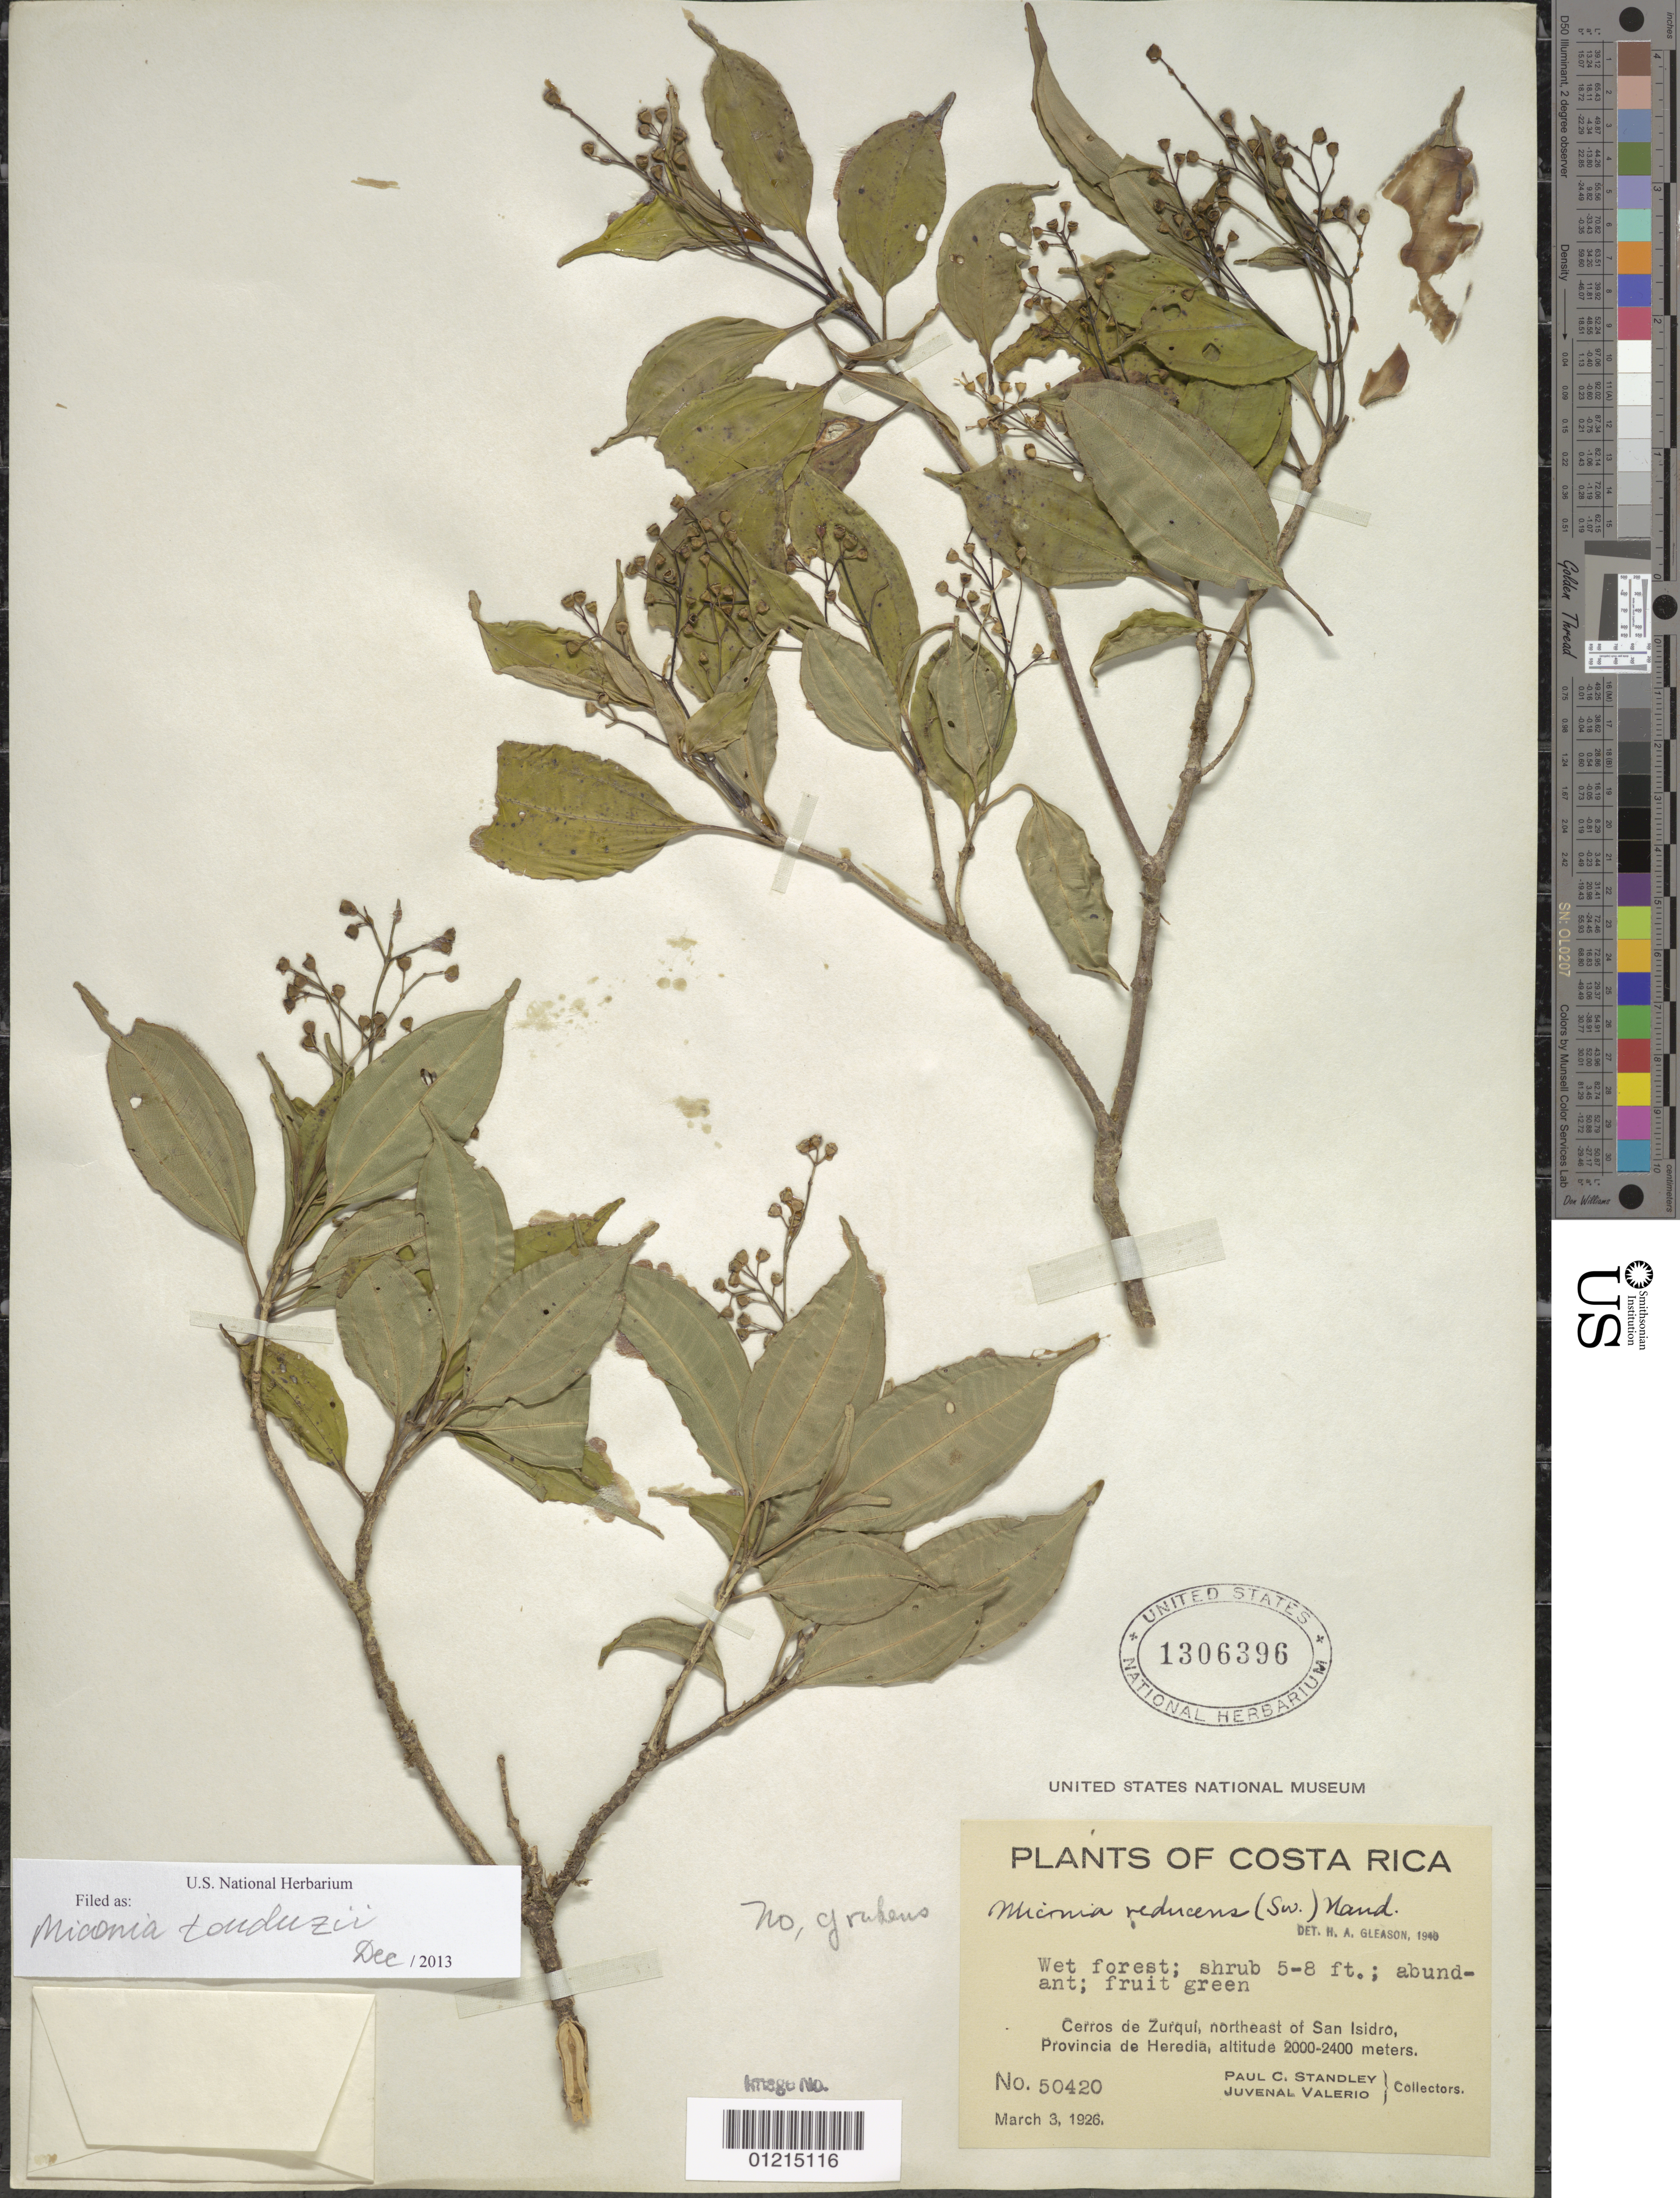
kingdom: Plantae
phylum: Tracheophyta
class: Magnoliopsida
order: Myrtales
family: Melastomataceae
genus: Miconia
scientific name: Miconia tonduzii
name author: Cogn. in A. DC.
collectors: P. C. Standley & J. Valerio R.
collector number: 50420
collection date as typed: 03 Mar 1926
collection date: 1926-03-03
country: Costa Rica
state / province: Heredia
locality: Cerros de Zurqui, NE of San Isidro, Provincia de Heredia.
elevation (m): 2000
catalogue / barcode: US 1306396